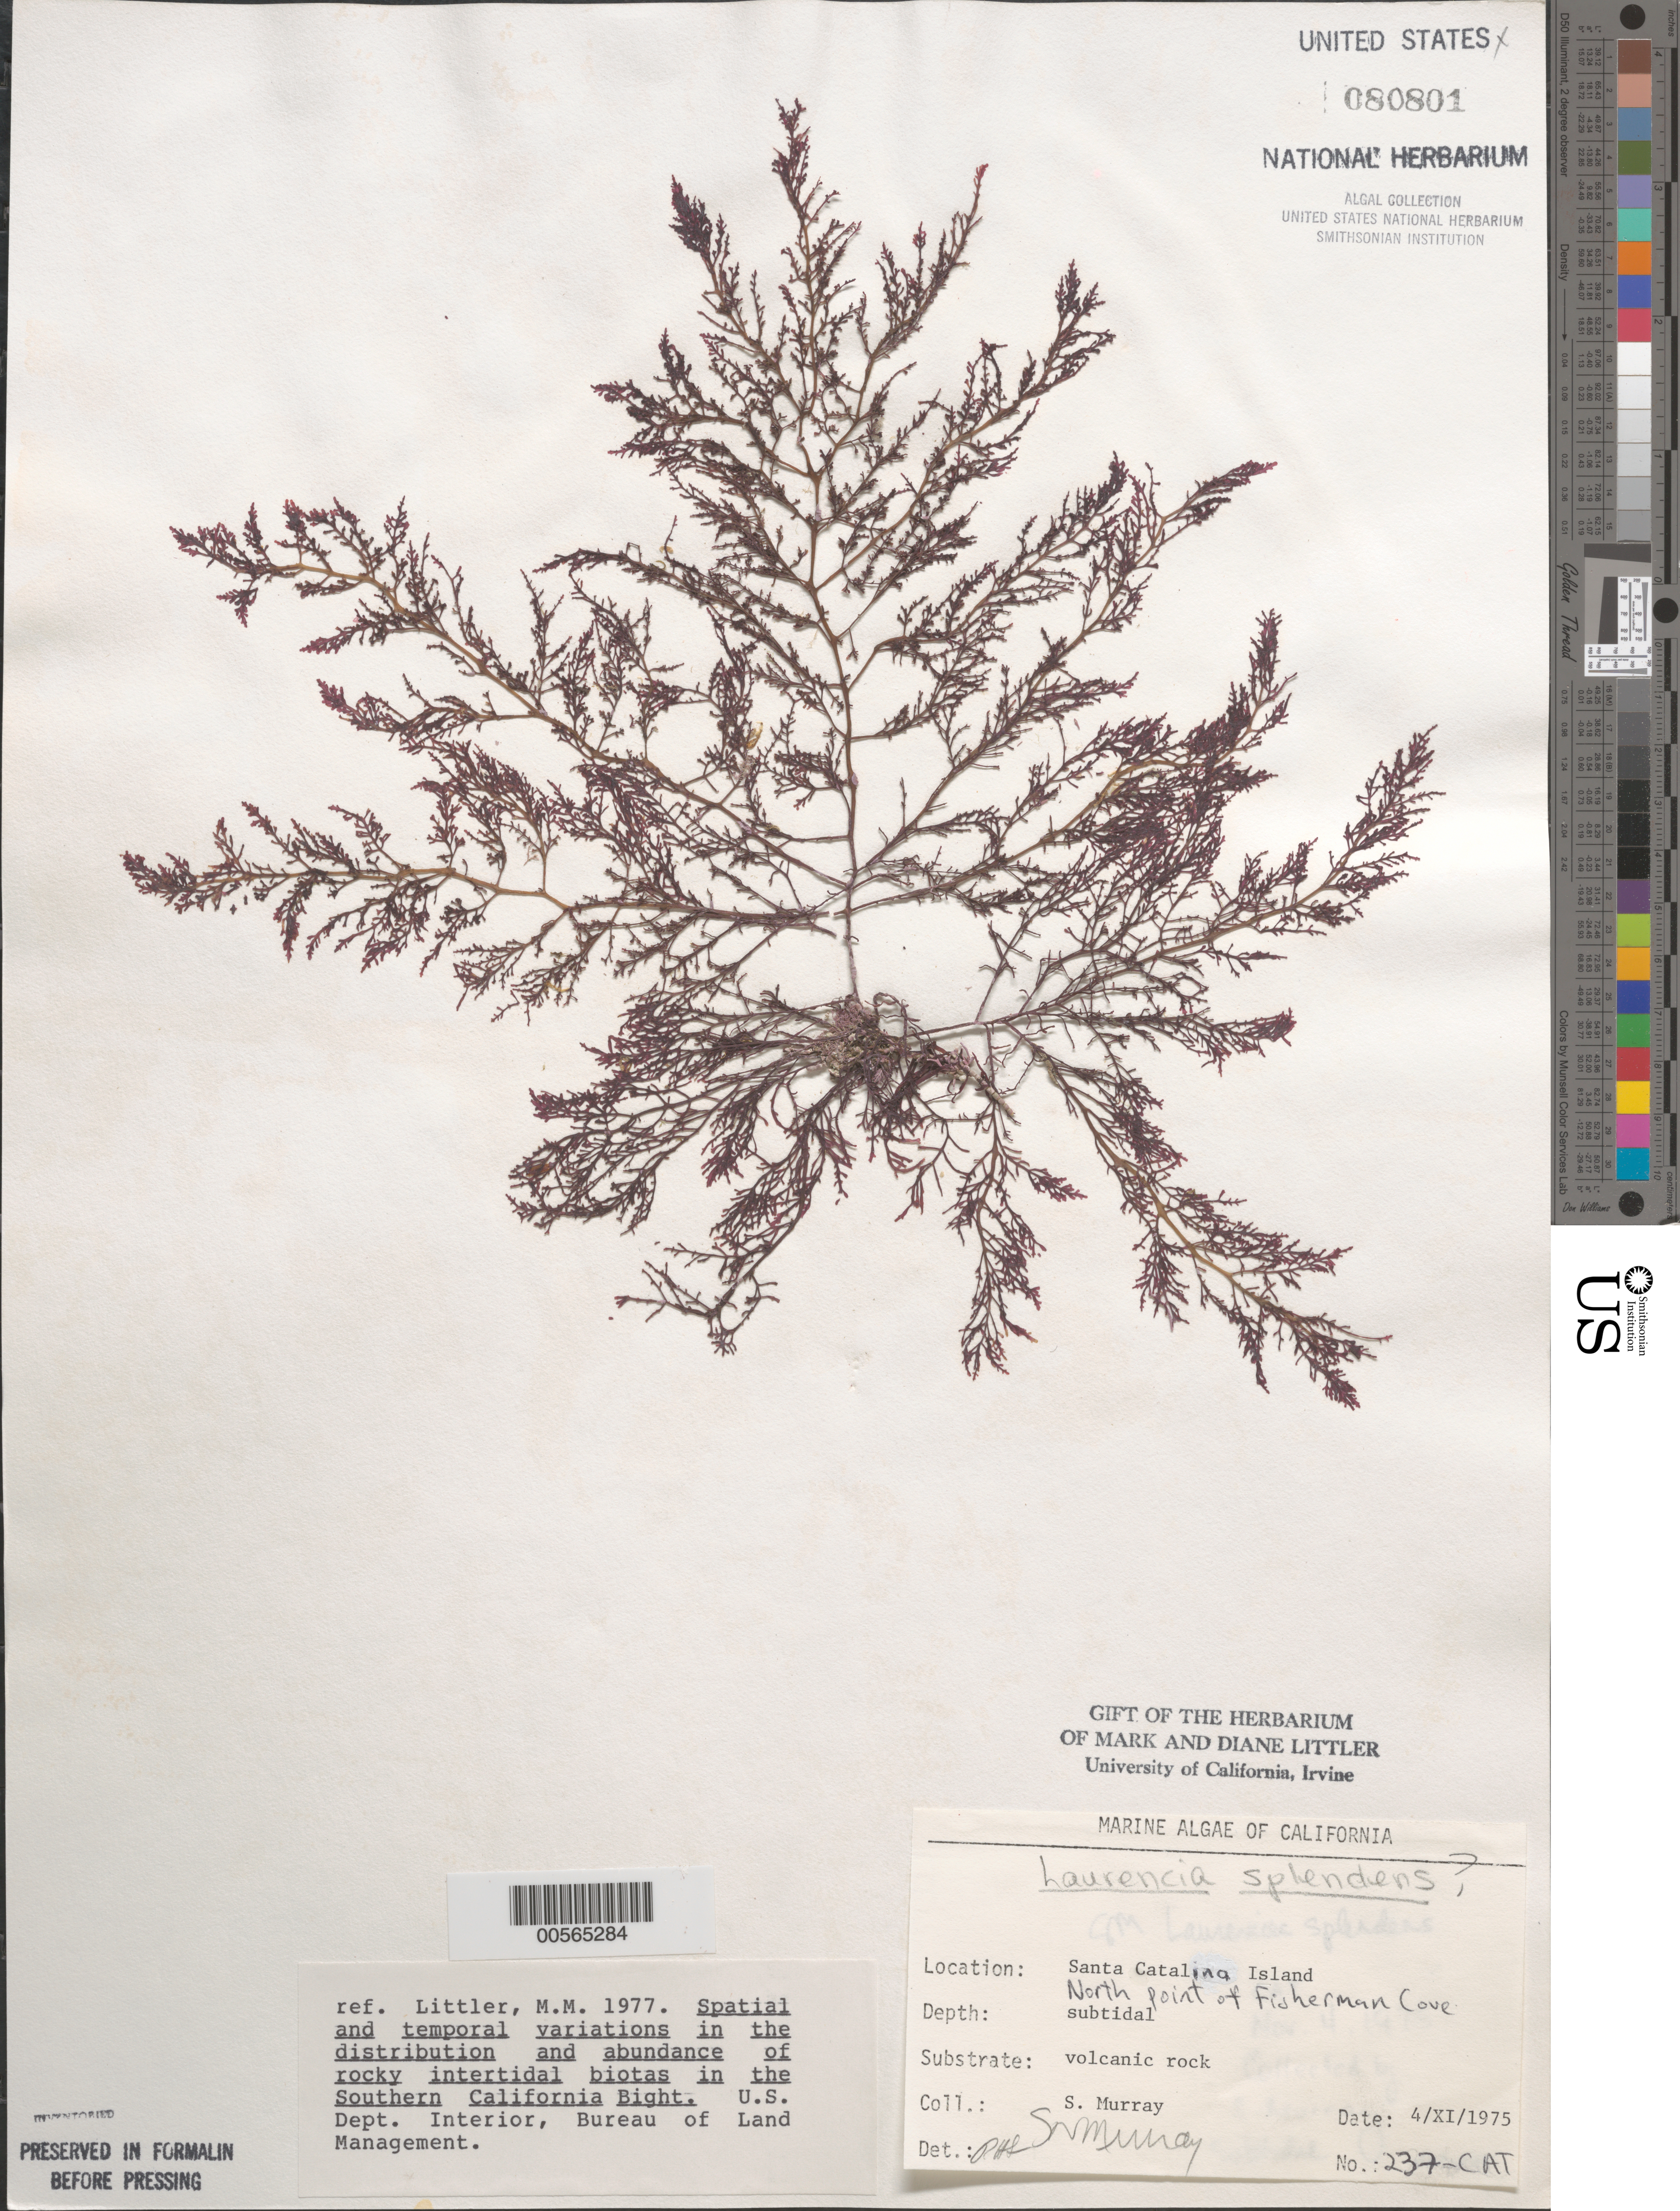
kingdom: Plantae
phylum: Rhodophyta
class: Florideophyceae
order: Ceramiales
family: Rhodomelaceae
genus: Osmundea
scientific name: Osmundea splendens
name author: (Hollenb.) K.W. Nam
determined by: Algae name updating Project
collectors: S. N. Murray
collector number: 237-cat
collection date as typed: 04 Nov 1975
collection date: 1975-11-04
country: United States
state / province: California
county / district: Los Angeles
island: Santa Catalina Island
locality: Fishermen Cove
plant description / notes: BLM-SOCALBIGHT Rocky Intertidal Survey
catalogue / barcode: US 80801